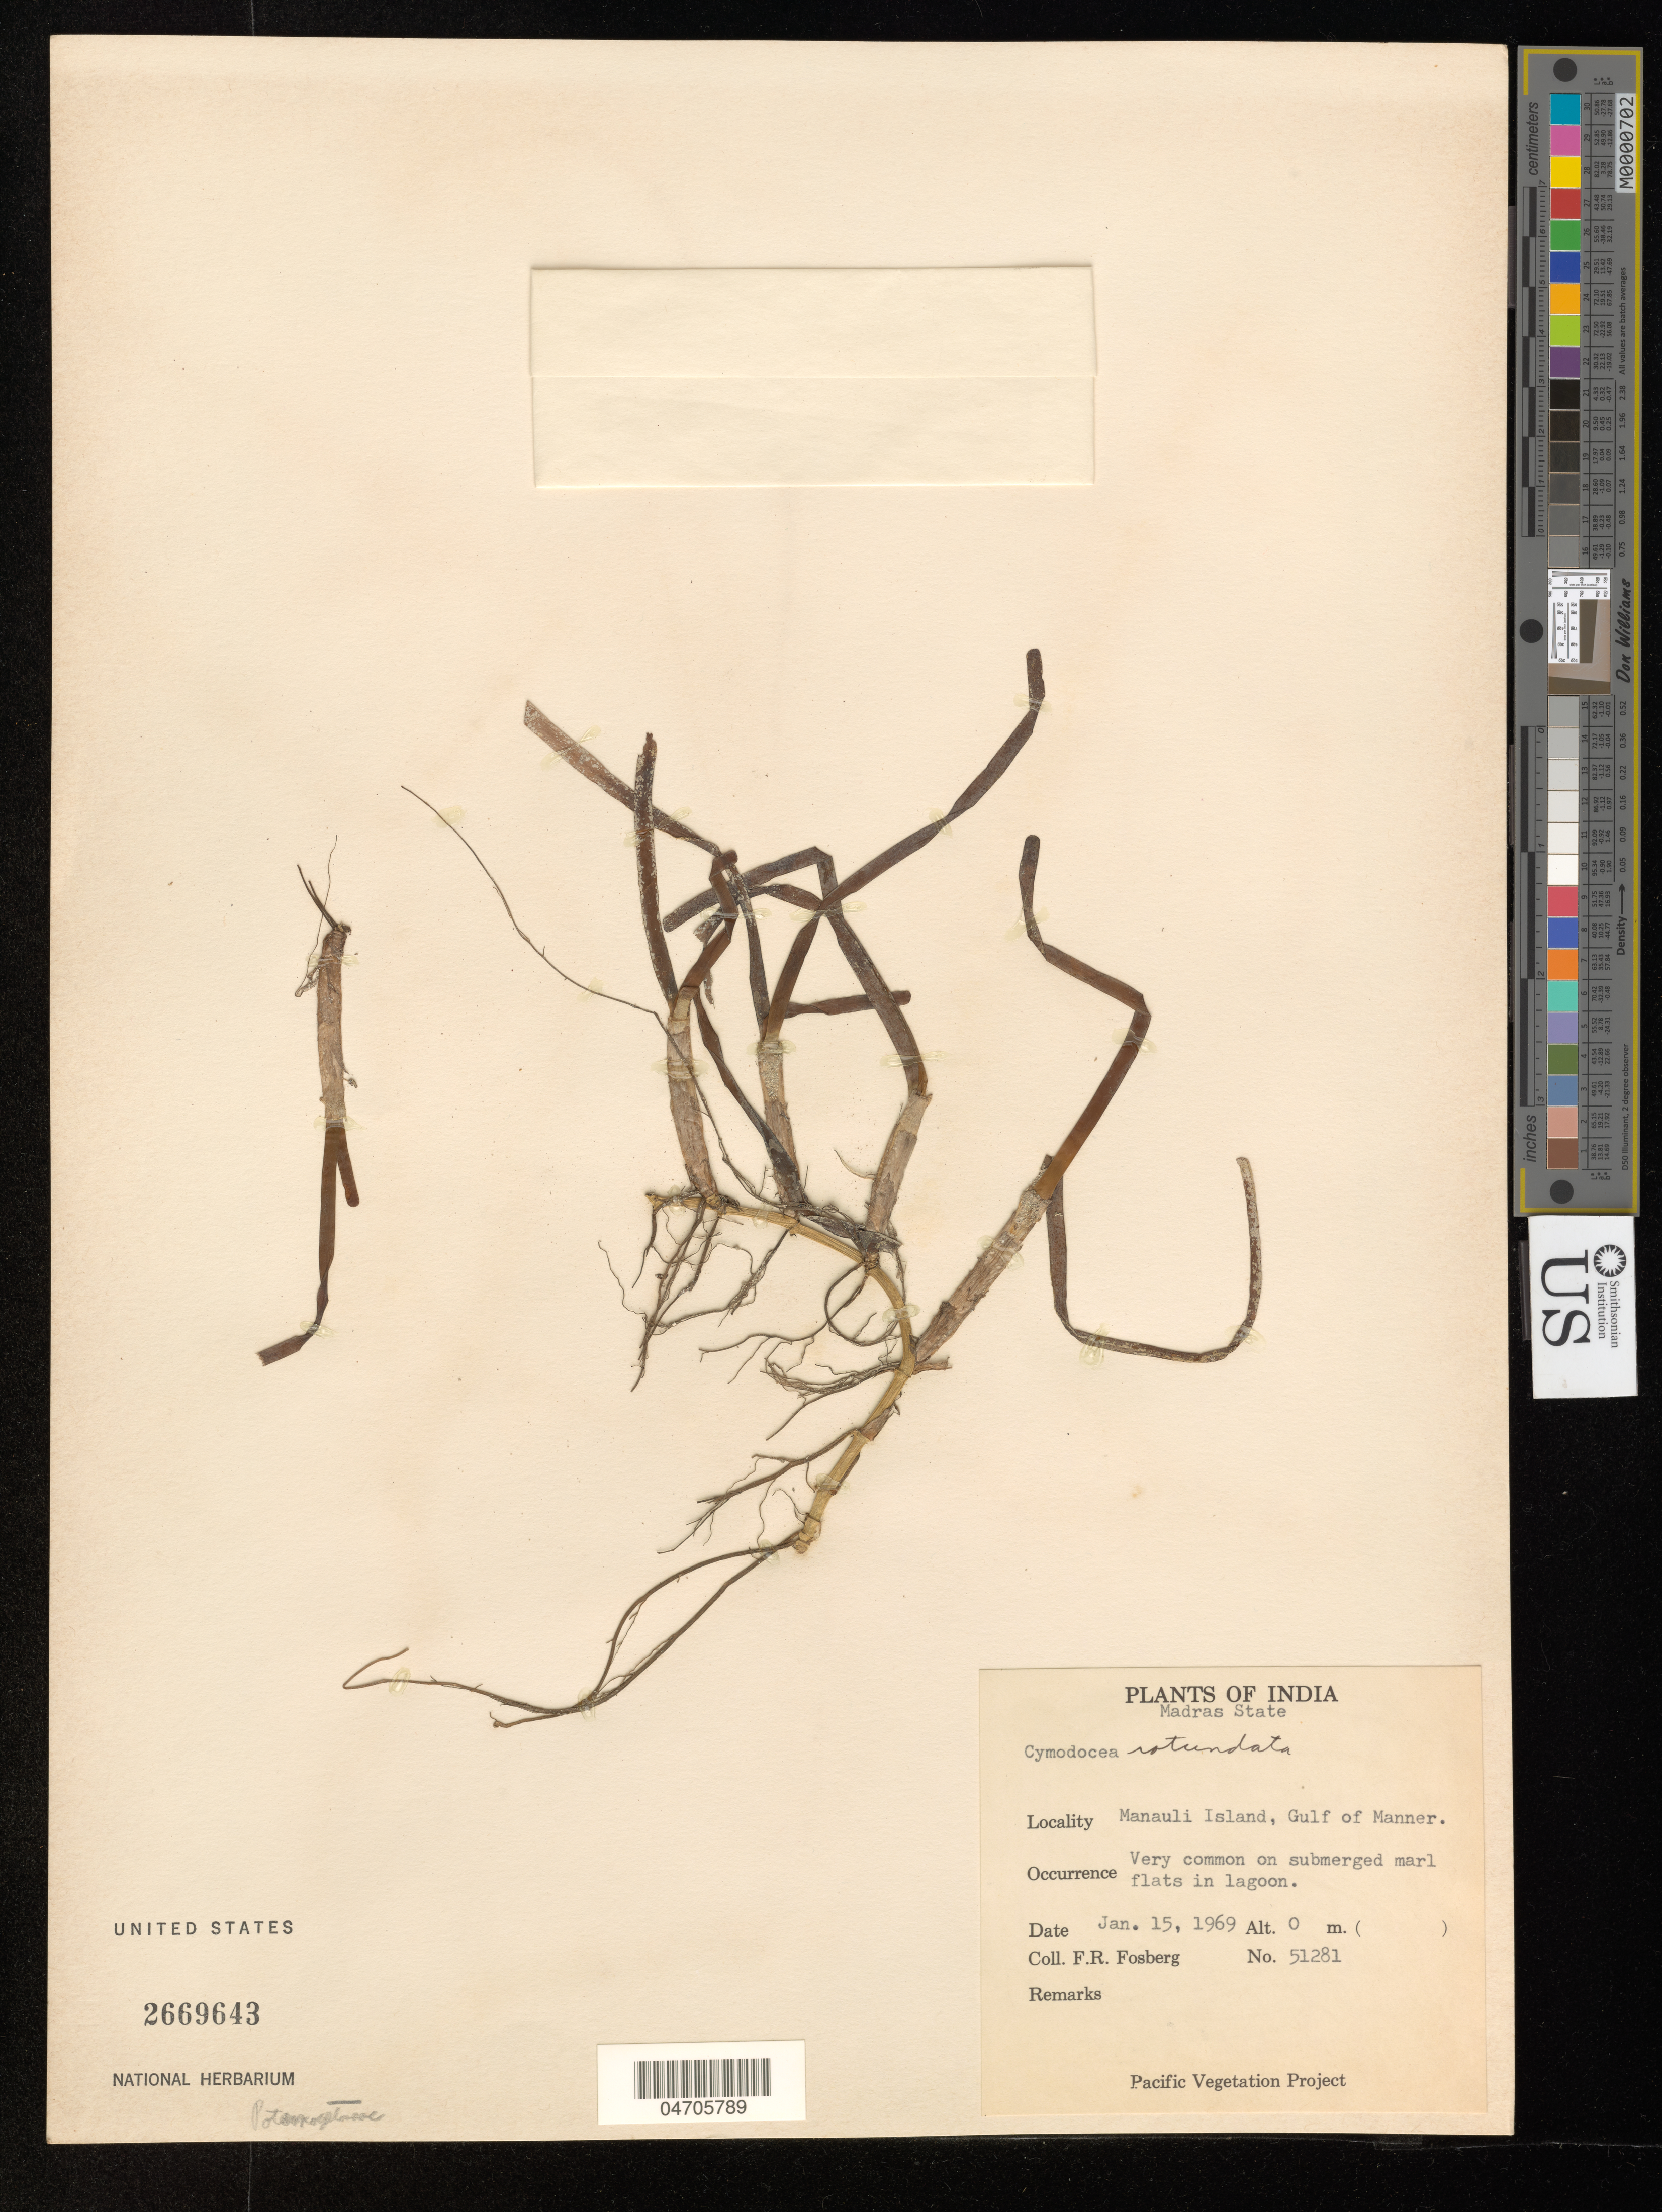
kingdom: Plantae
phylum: Tracheophyta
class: Liliopsida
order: Alismatales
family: Cymodoceaceae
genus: Cymodocea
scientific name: Cymodocea rotundata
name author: Asch. & Schweinf.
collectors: F. R. Fosberg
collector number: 51281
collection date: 1969-01-15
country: India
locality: Madras State. Manauli Island, Gulf of Manner.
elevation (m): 0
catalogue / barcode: US 2669643